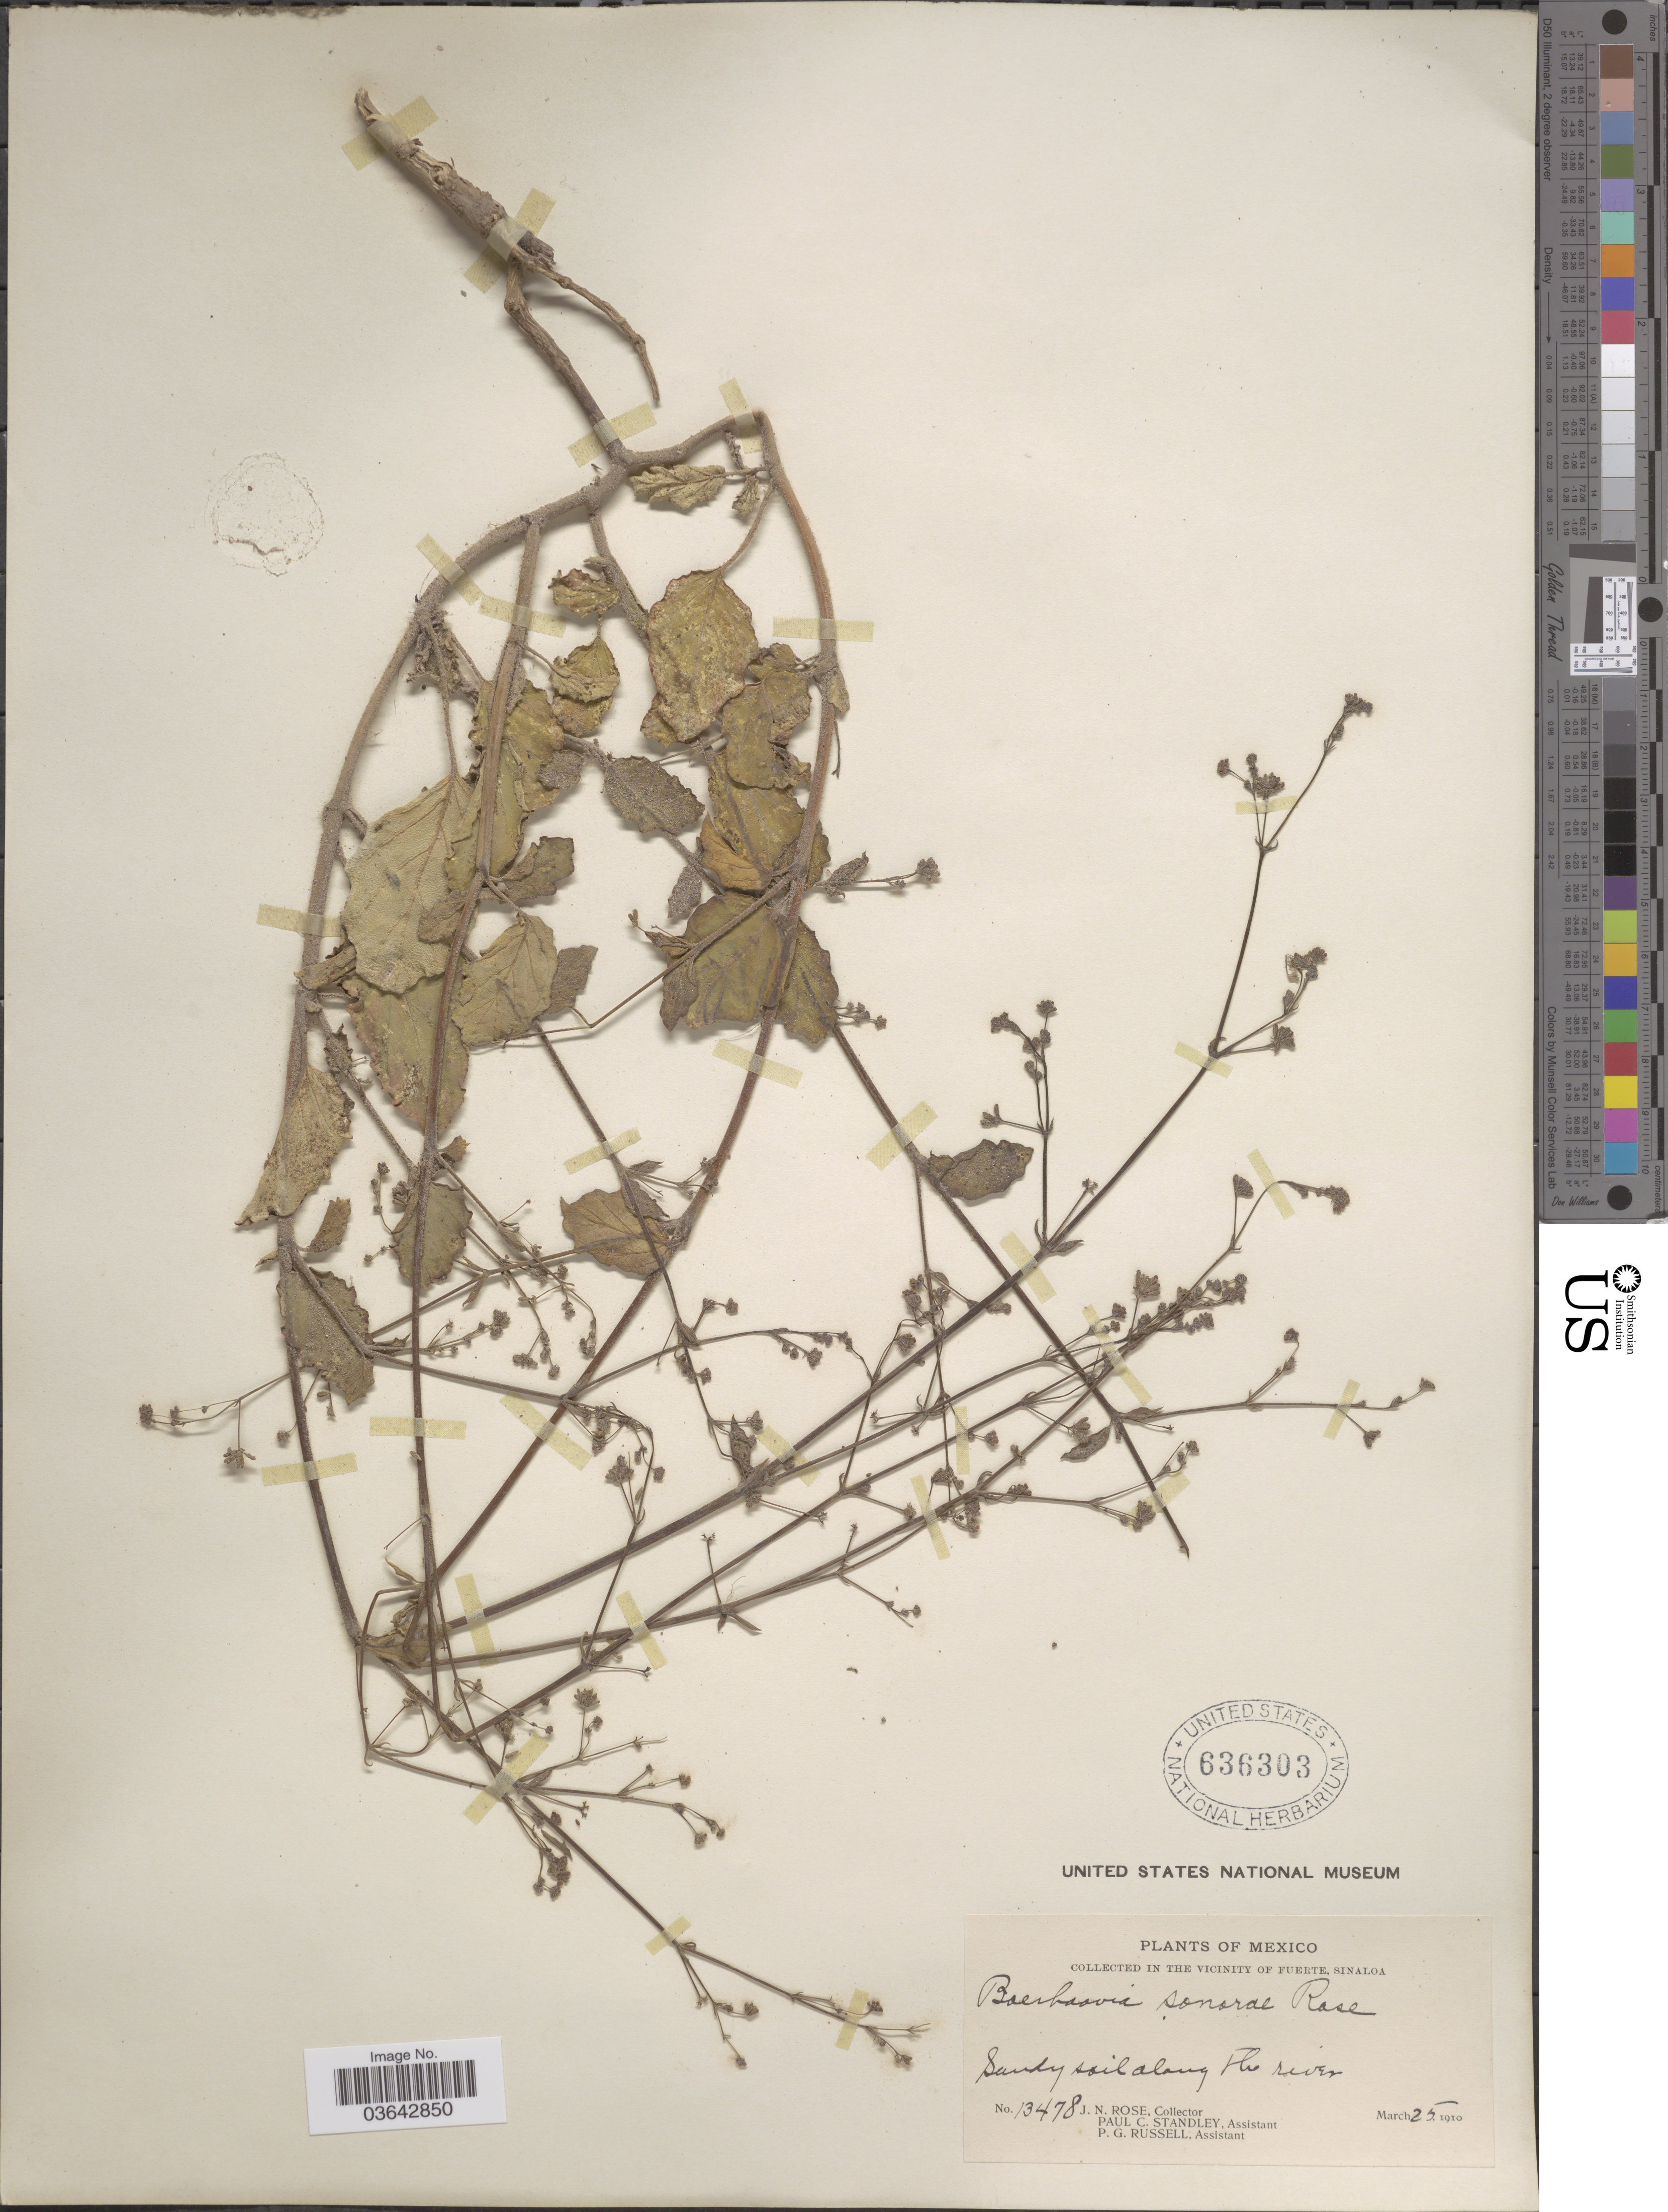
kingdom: Plantae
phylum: Tracheophyta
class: Magnoliopsida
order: Caryophyllales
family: Nyctaginaceae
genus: Boerhavia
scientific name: Boerhavia caribaea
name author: Jacq.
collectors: J. N. Rose, P. C. Standley & P. G. Russell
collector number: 13478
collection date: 1910-03-25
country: Mexico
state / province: Sinaloa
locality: In the vicinity of Fuerte. Sandy soil along the river.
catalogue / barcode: US 636303